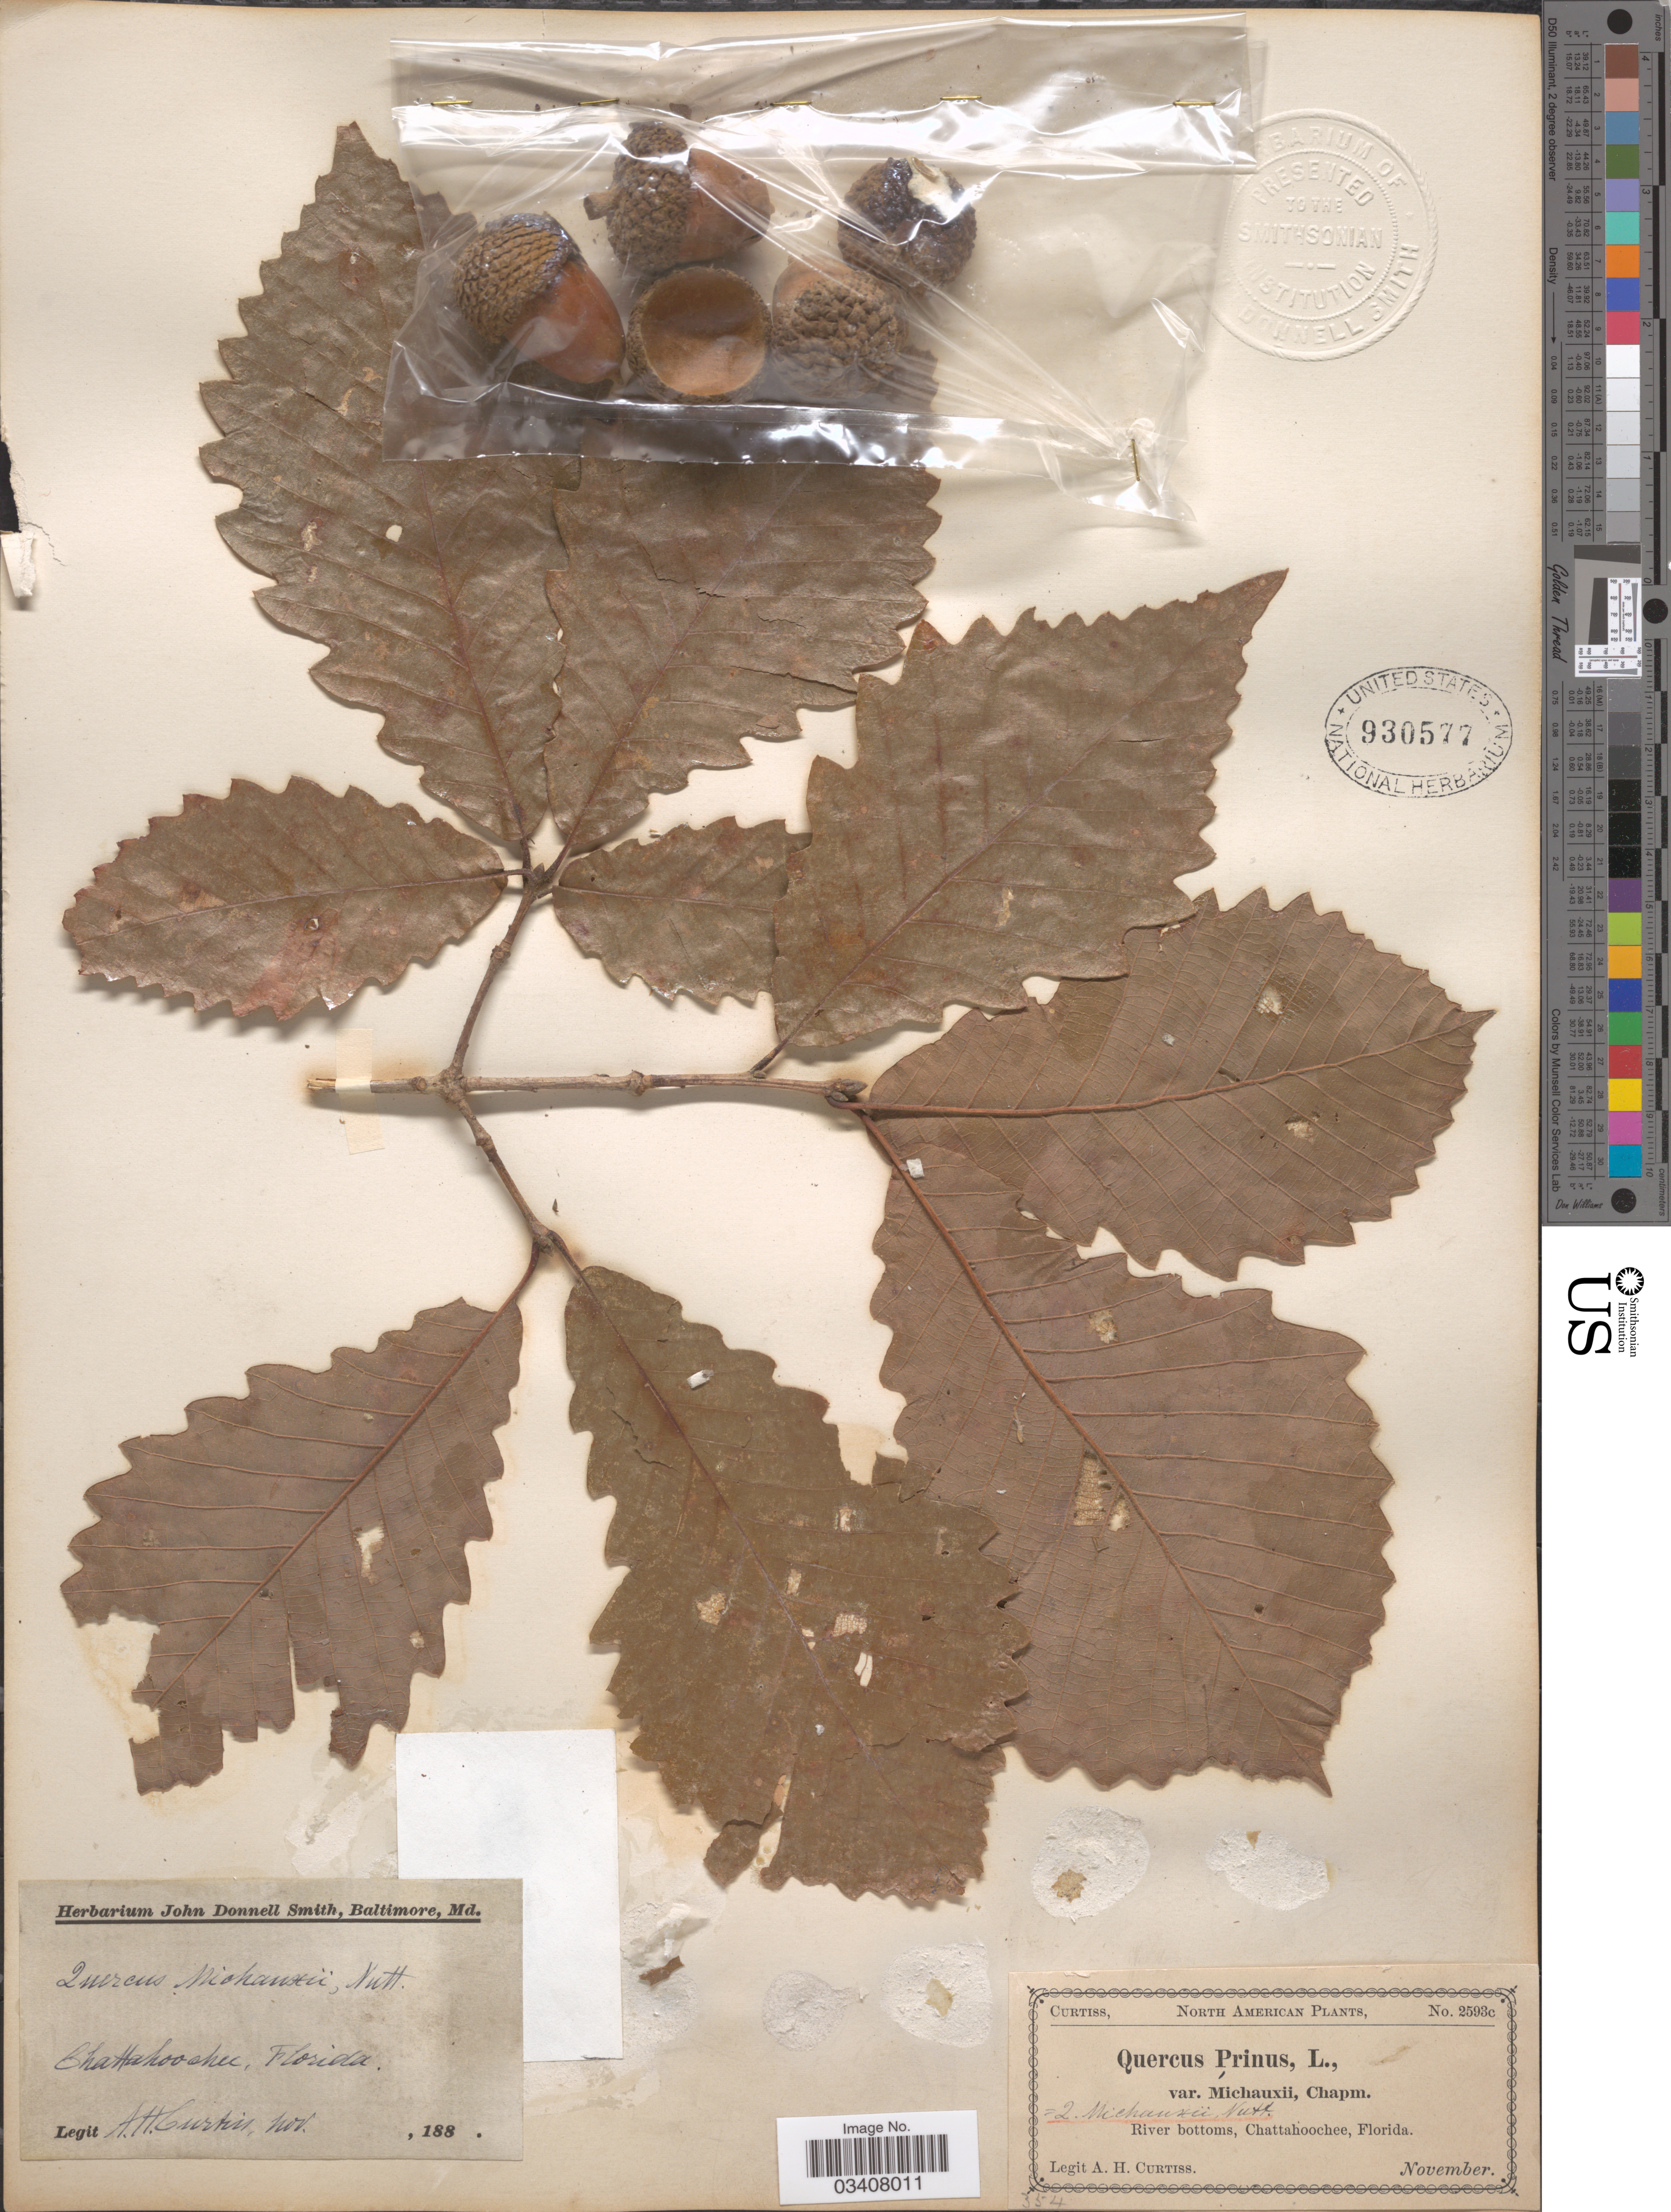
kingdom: Plantae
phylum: Tracheophyta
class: Magnoliopsida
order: Fagales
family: Fagaceae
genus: Quercus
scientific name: Quercus michauxii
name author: Nutt.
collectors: A. H. Curtiss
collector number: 2593c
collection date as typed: November 188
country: United States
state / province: Florida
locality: Chattahoochee, River bottoms.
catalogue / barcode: US 930577